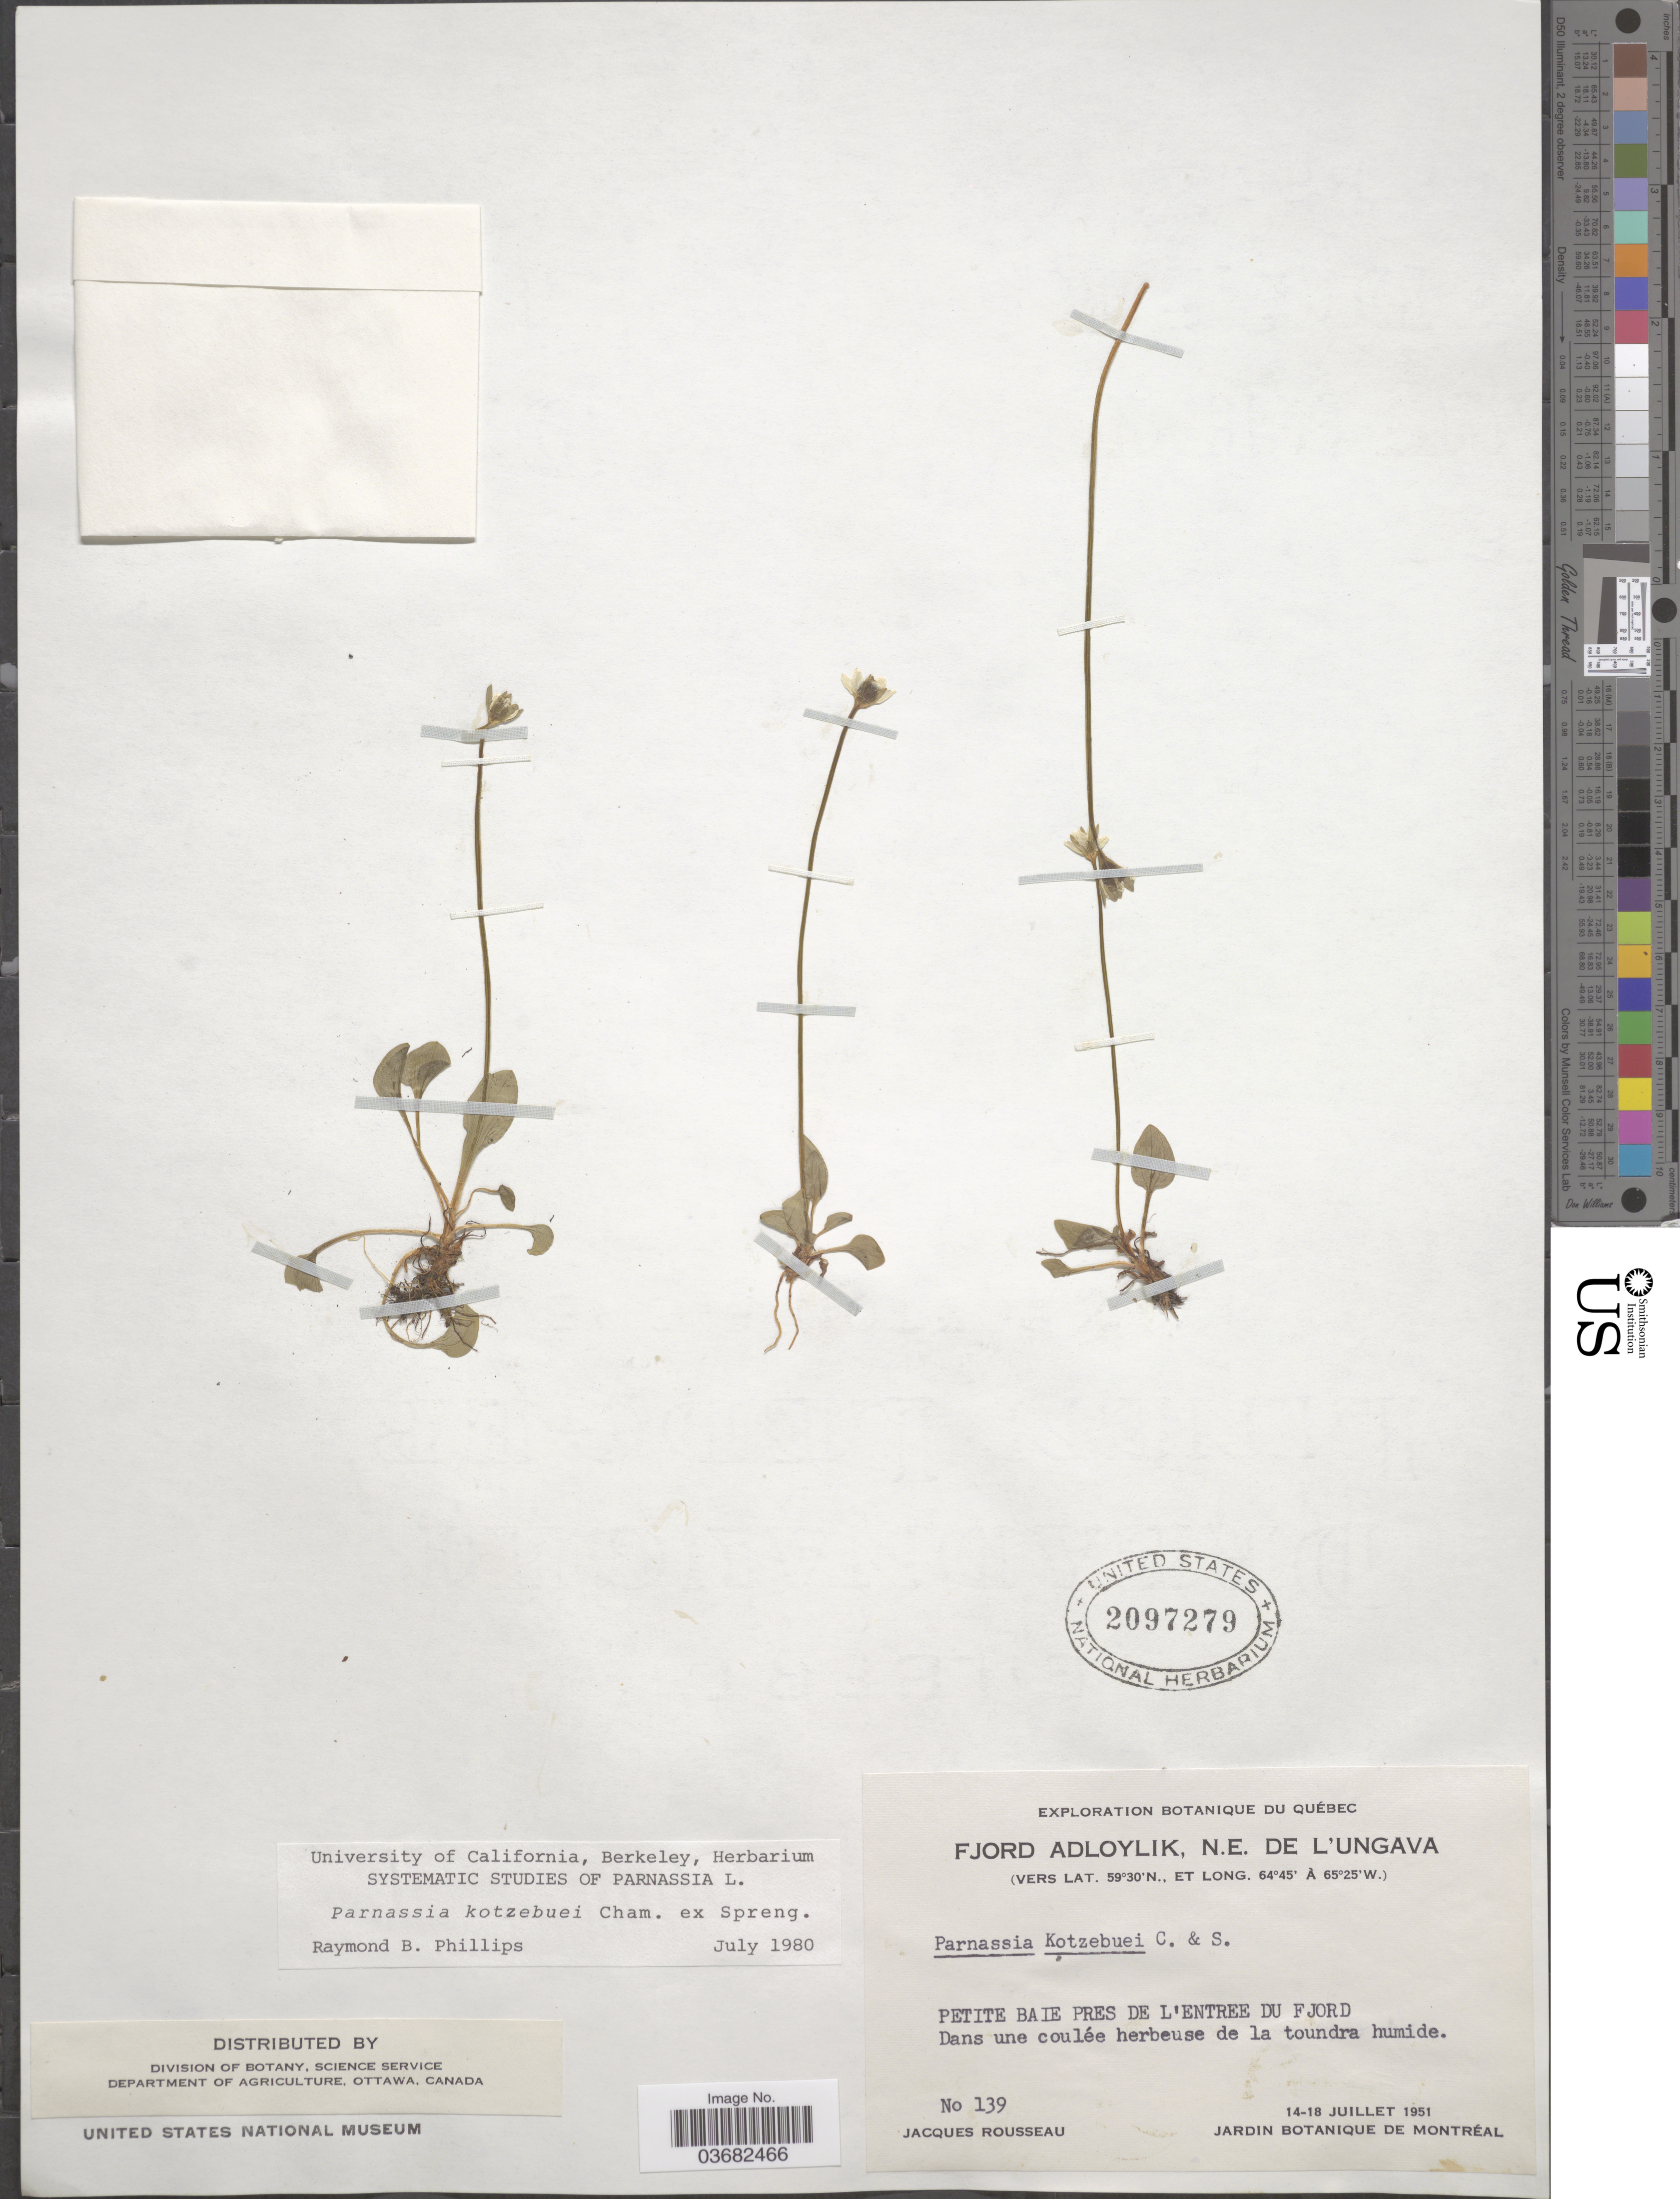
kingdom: Plantae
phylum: Tracheophyta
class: Magnoliopsida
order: Celastrales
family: Parnassiaceae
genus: Parnassia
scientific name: Parnassia kotzebuei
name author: Cham. ex Spreng.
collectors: J. Rousseau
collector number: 139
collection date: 1951-07-14/1951-07-18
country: Canada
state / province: Quebec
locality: Exploration Botanique du Québec. Fjord Adloylik, N. E. de l'Ungava. Petite baie pres de l'entree du fjord.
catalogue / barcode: US 2097279